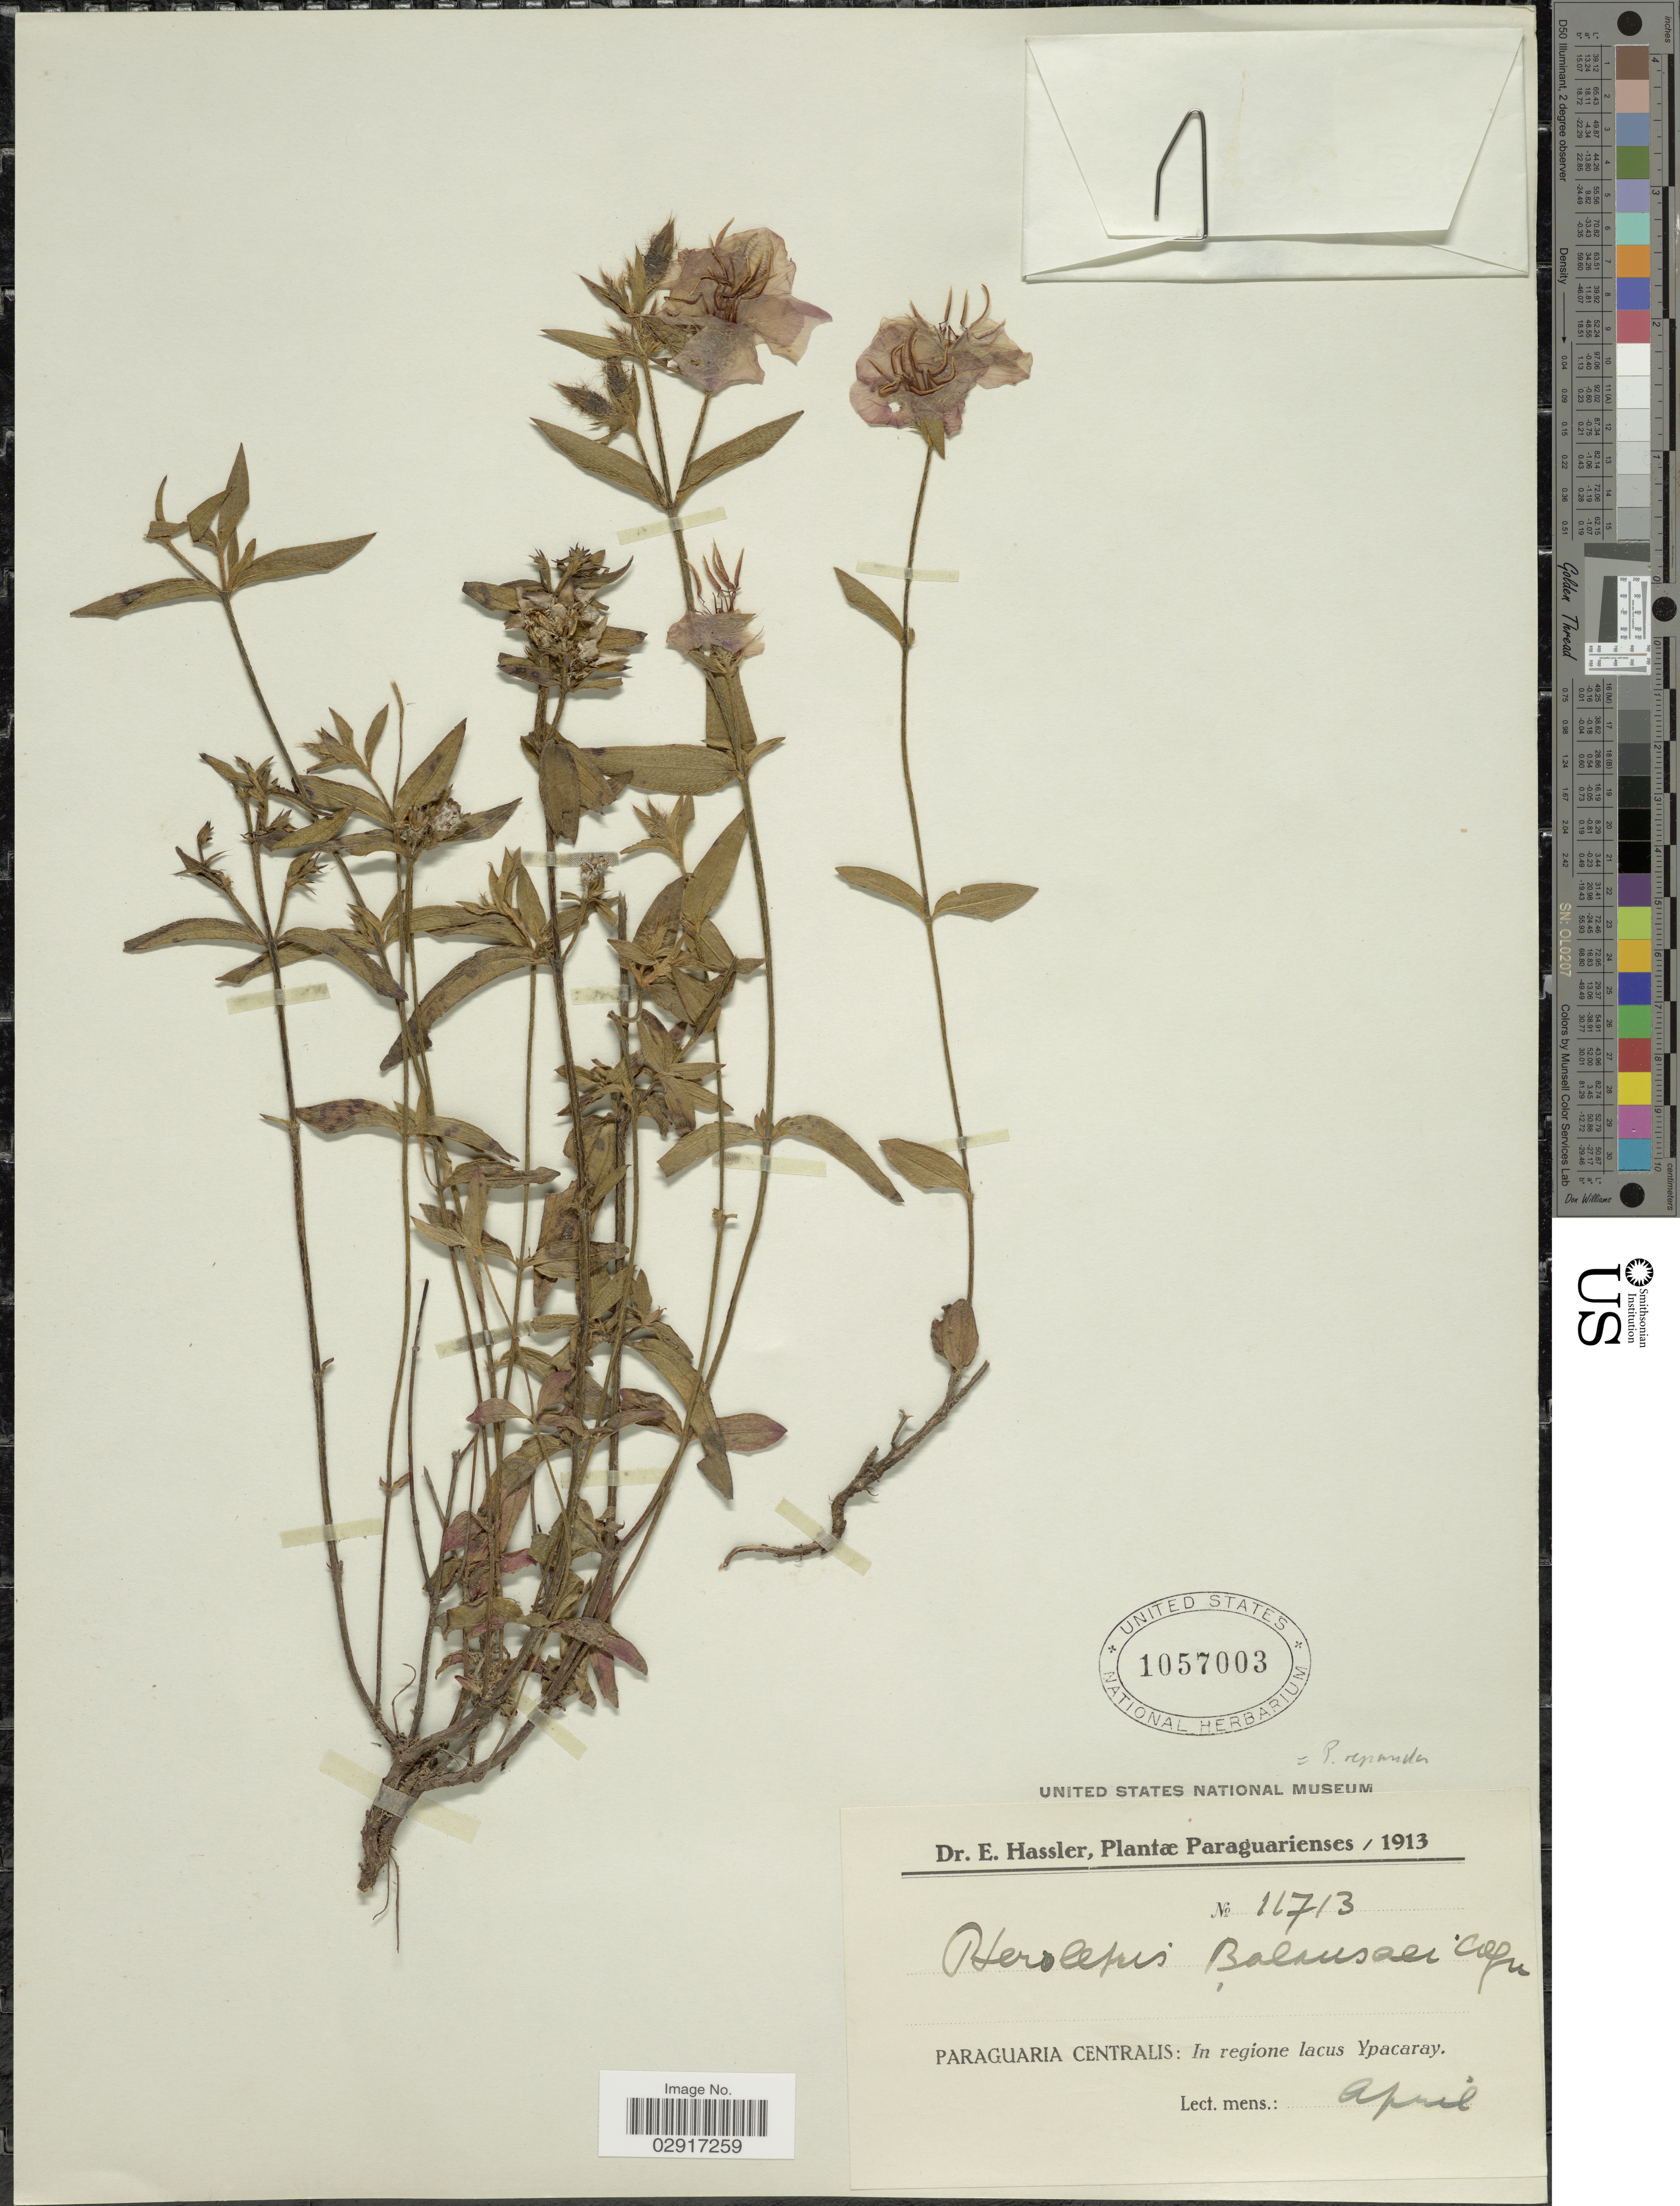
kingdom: Plantae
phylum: Tracheophyta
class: Magnoliopsida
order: Myrtales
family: Melastomataceae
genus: Pterolepis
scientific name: Pterolepis repanda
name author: (DC.) Triana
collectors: E. Hassler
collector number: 11713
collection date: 1913-04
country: Paraguay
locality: Paraguaria Centralis: In regione lacus Ypacaray.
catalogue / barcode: US 1057003